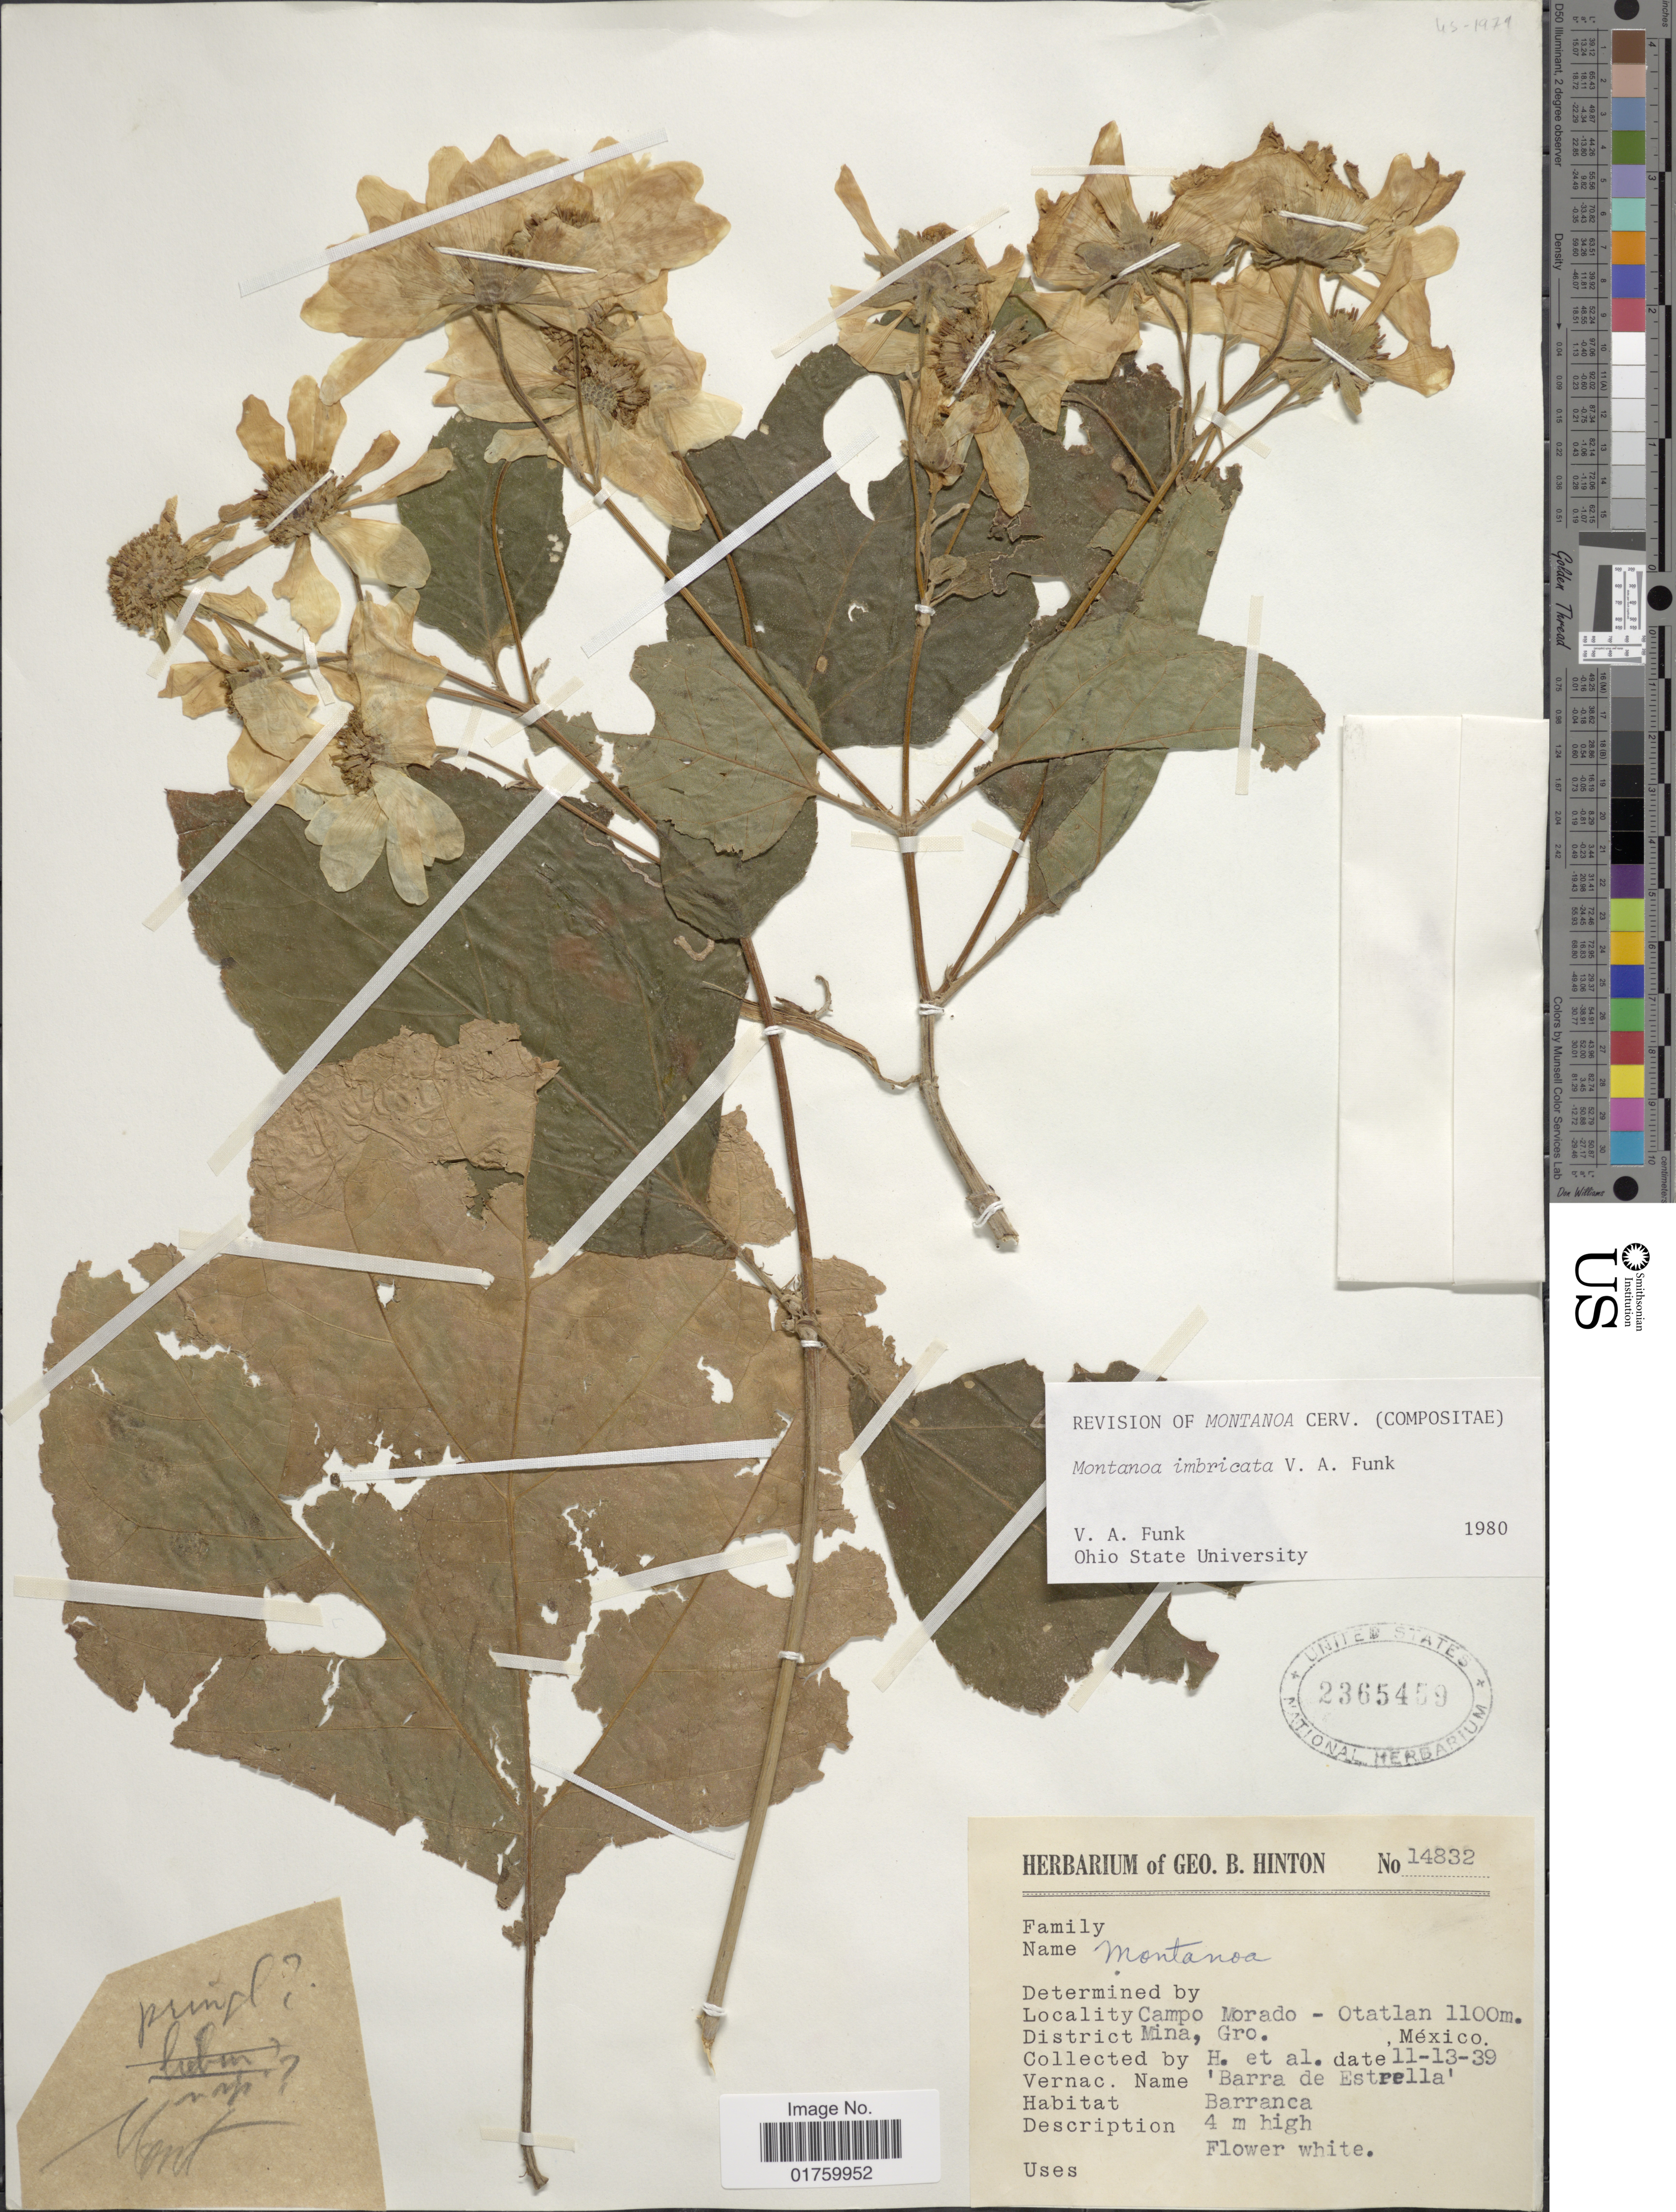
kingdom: Plantae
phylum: Tracheophyta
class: Magnoliopsida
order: Asterales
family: Asteraceae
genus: Montanoa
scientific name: Montanoa imbricata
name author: V.A. Funk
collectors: G. B. Hinton & et al.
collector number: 14832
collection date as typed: Transcribed d/m/y: 13/11/39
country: Mexico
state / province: Guerrero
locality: Campo Morado-Otatlan, District Mina.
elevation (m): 1100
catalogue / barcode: US 2365459